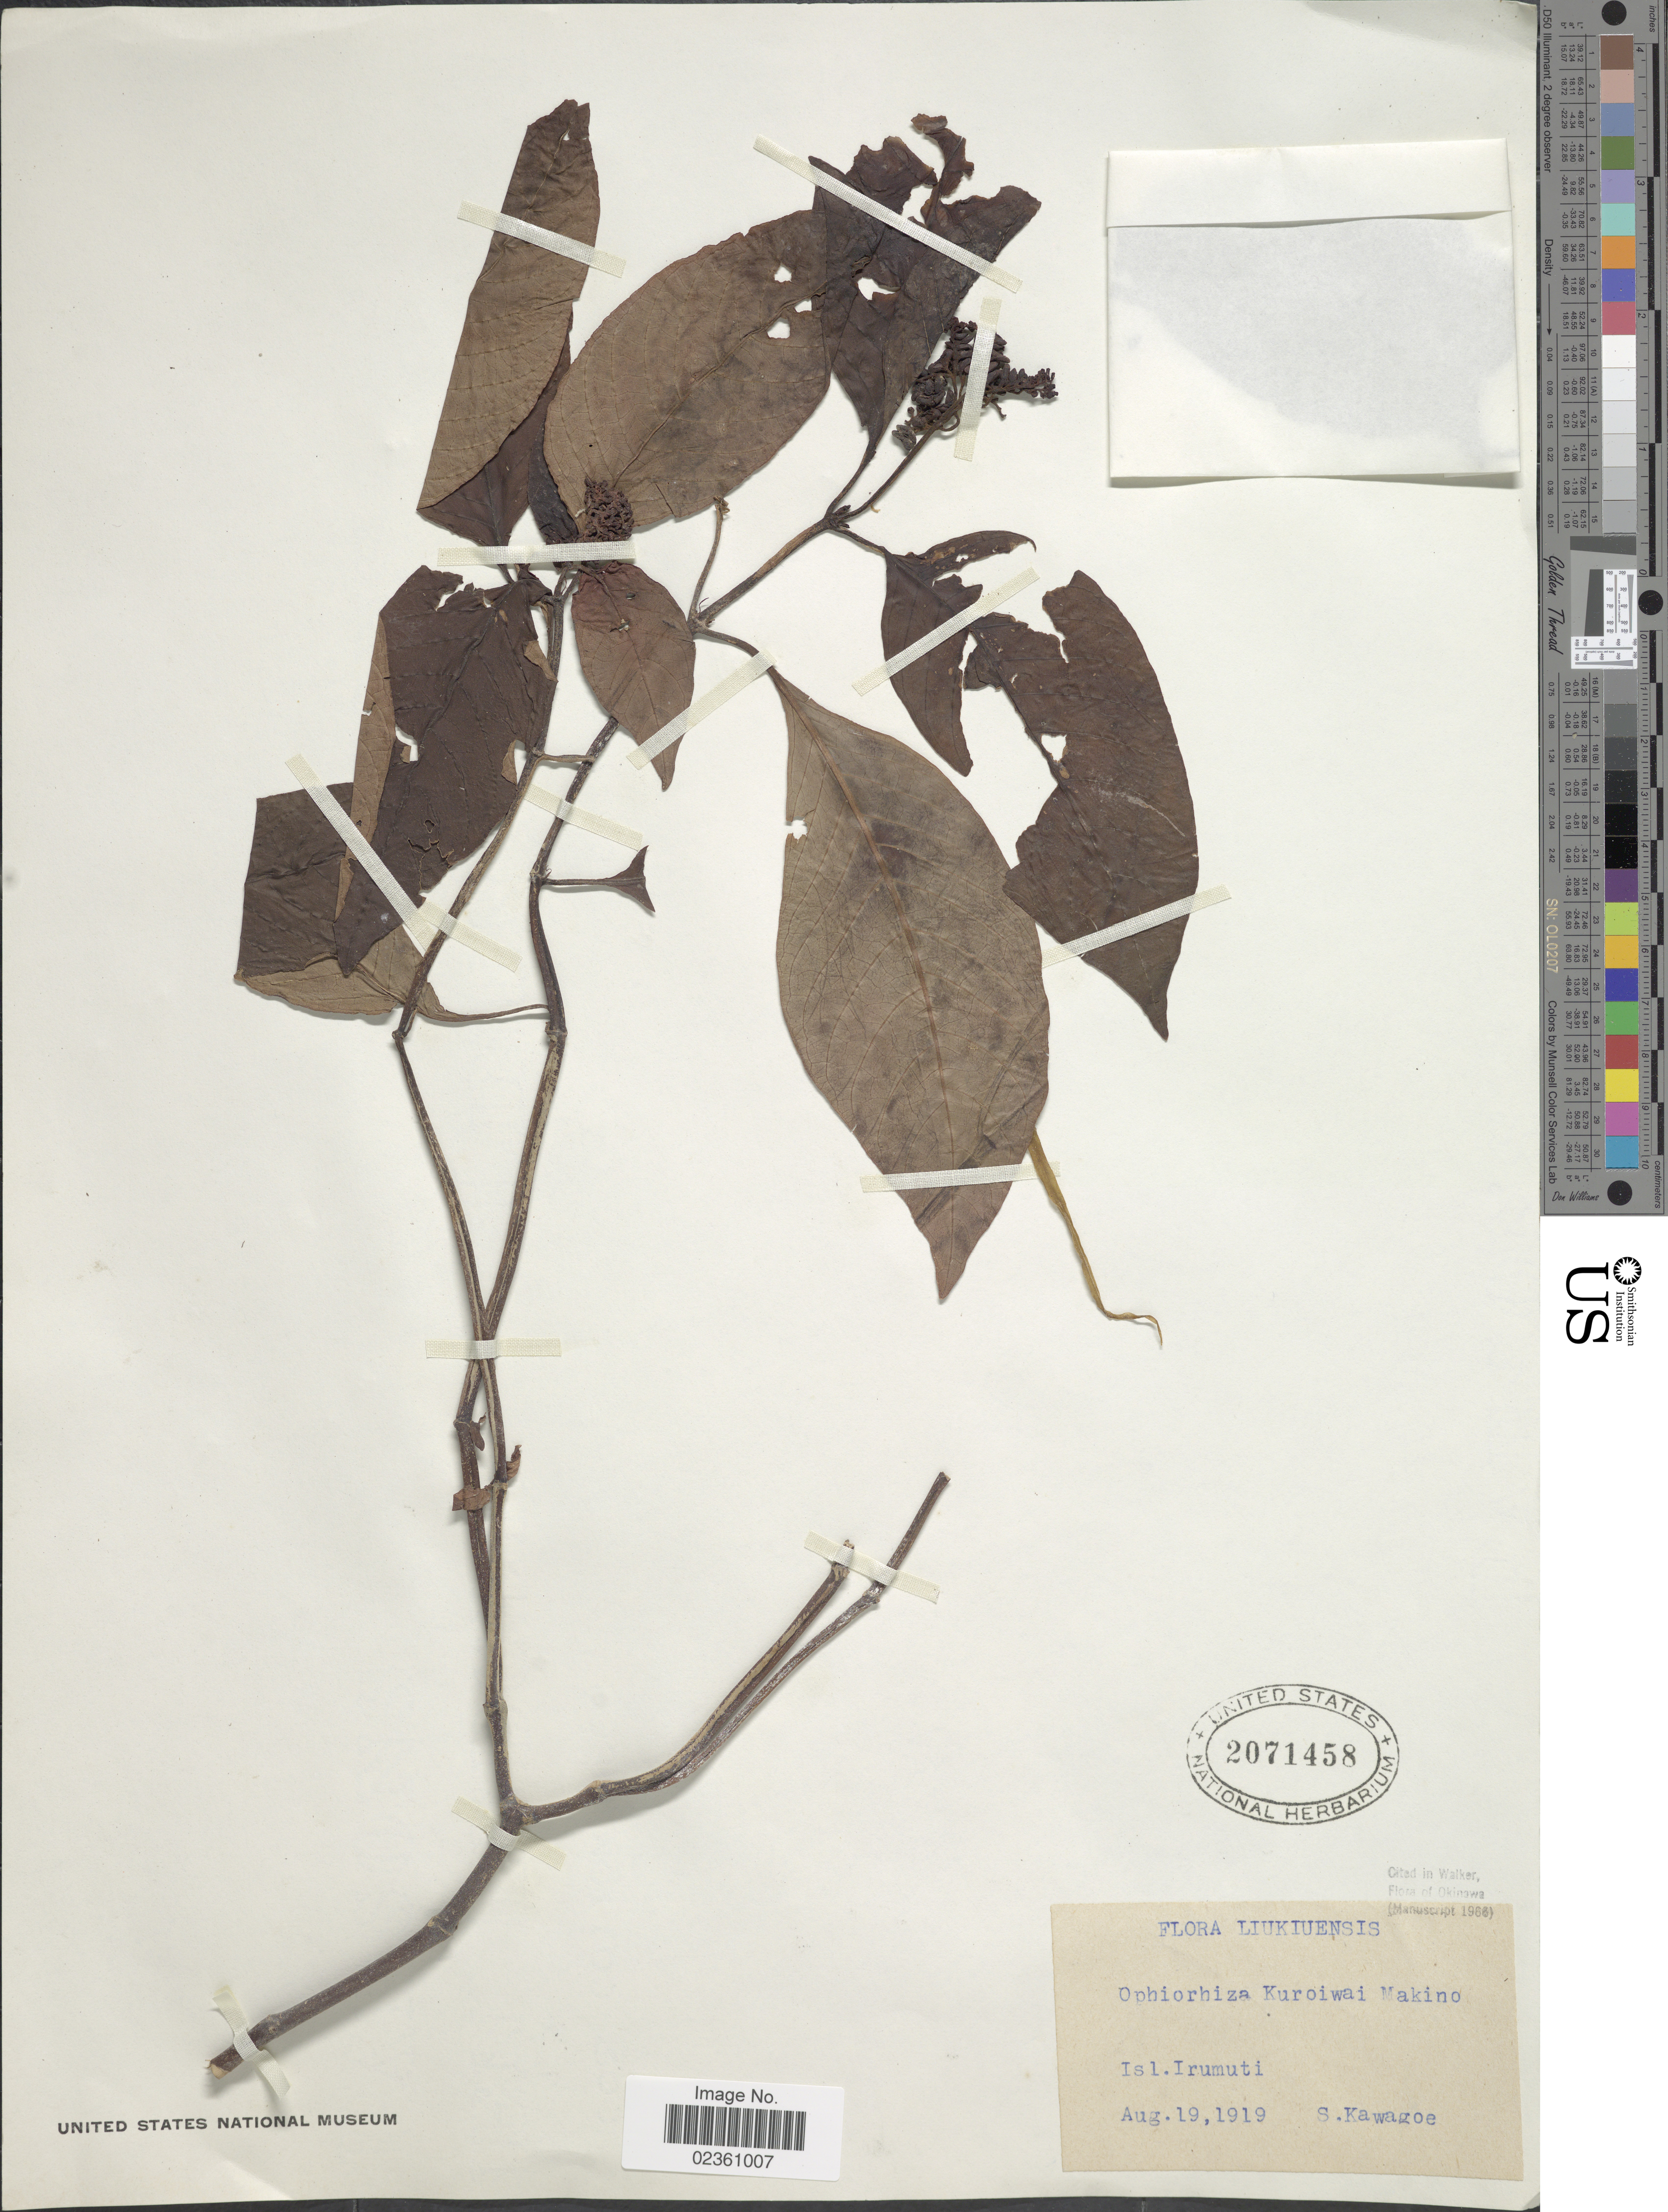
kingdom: Plantae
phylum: Tracheophyta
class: Magnoliopsida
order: Gentianales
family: Rubiaceae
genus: Ophiorrhiza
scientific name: Ophiorrhiza kuroiwai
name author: Makino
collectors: S. Kawagoe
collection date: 1919-08-19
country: Japan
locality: Liukiuensis, Isl. Irumuti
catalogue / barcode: US 2071458